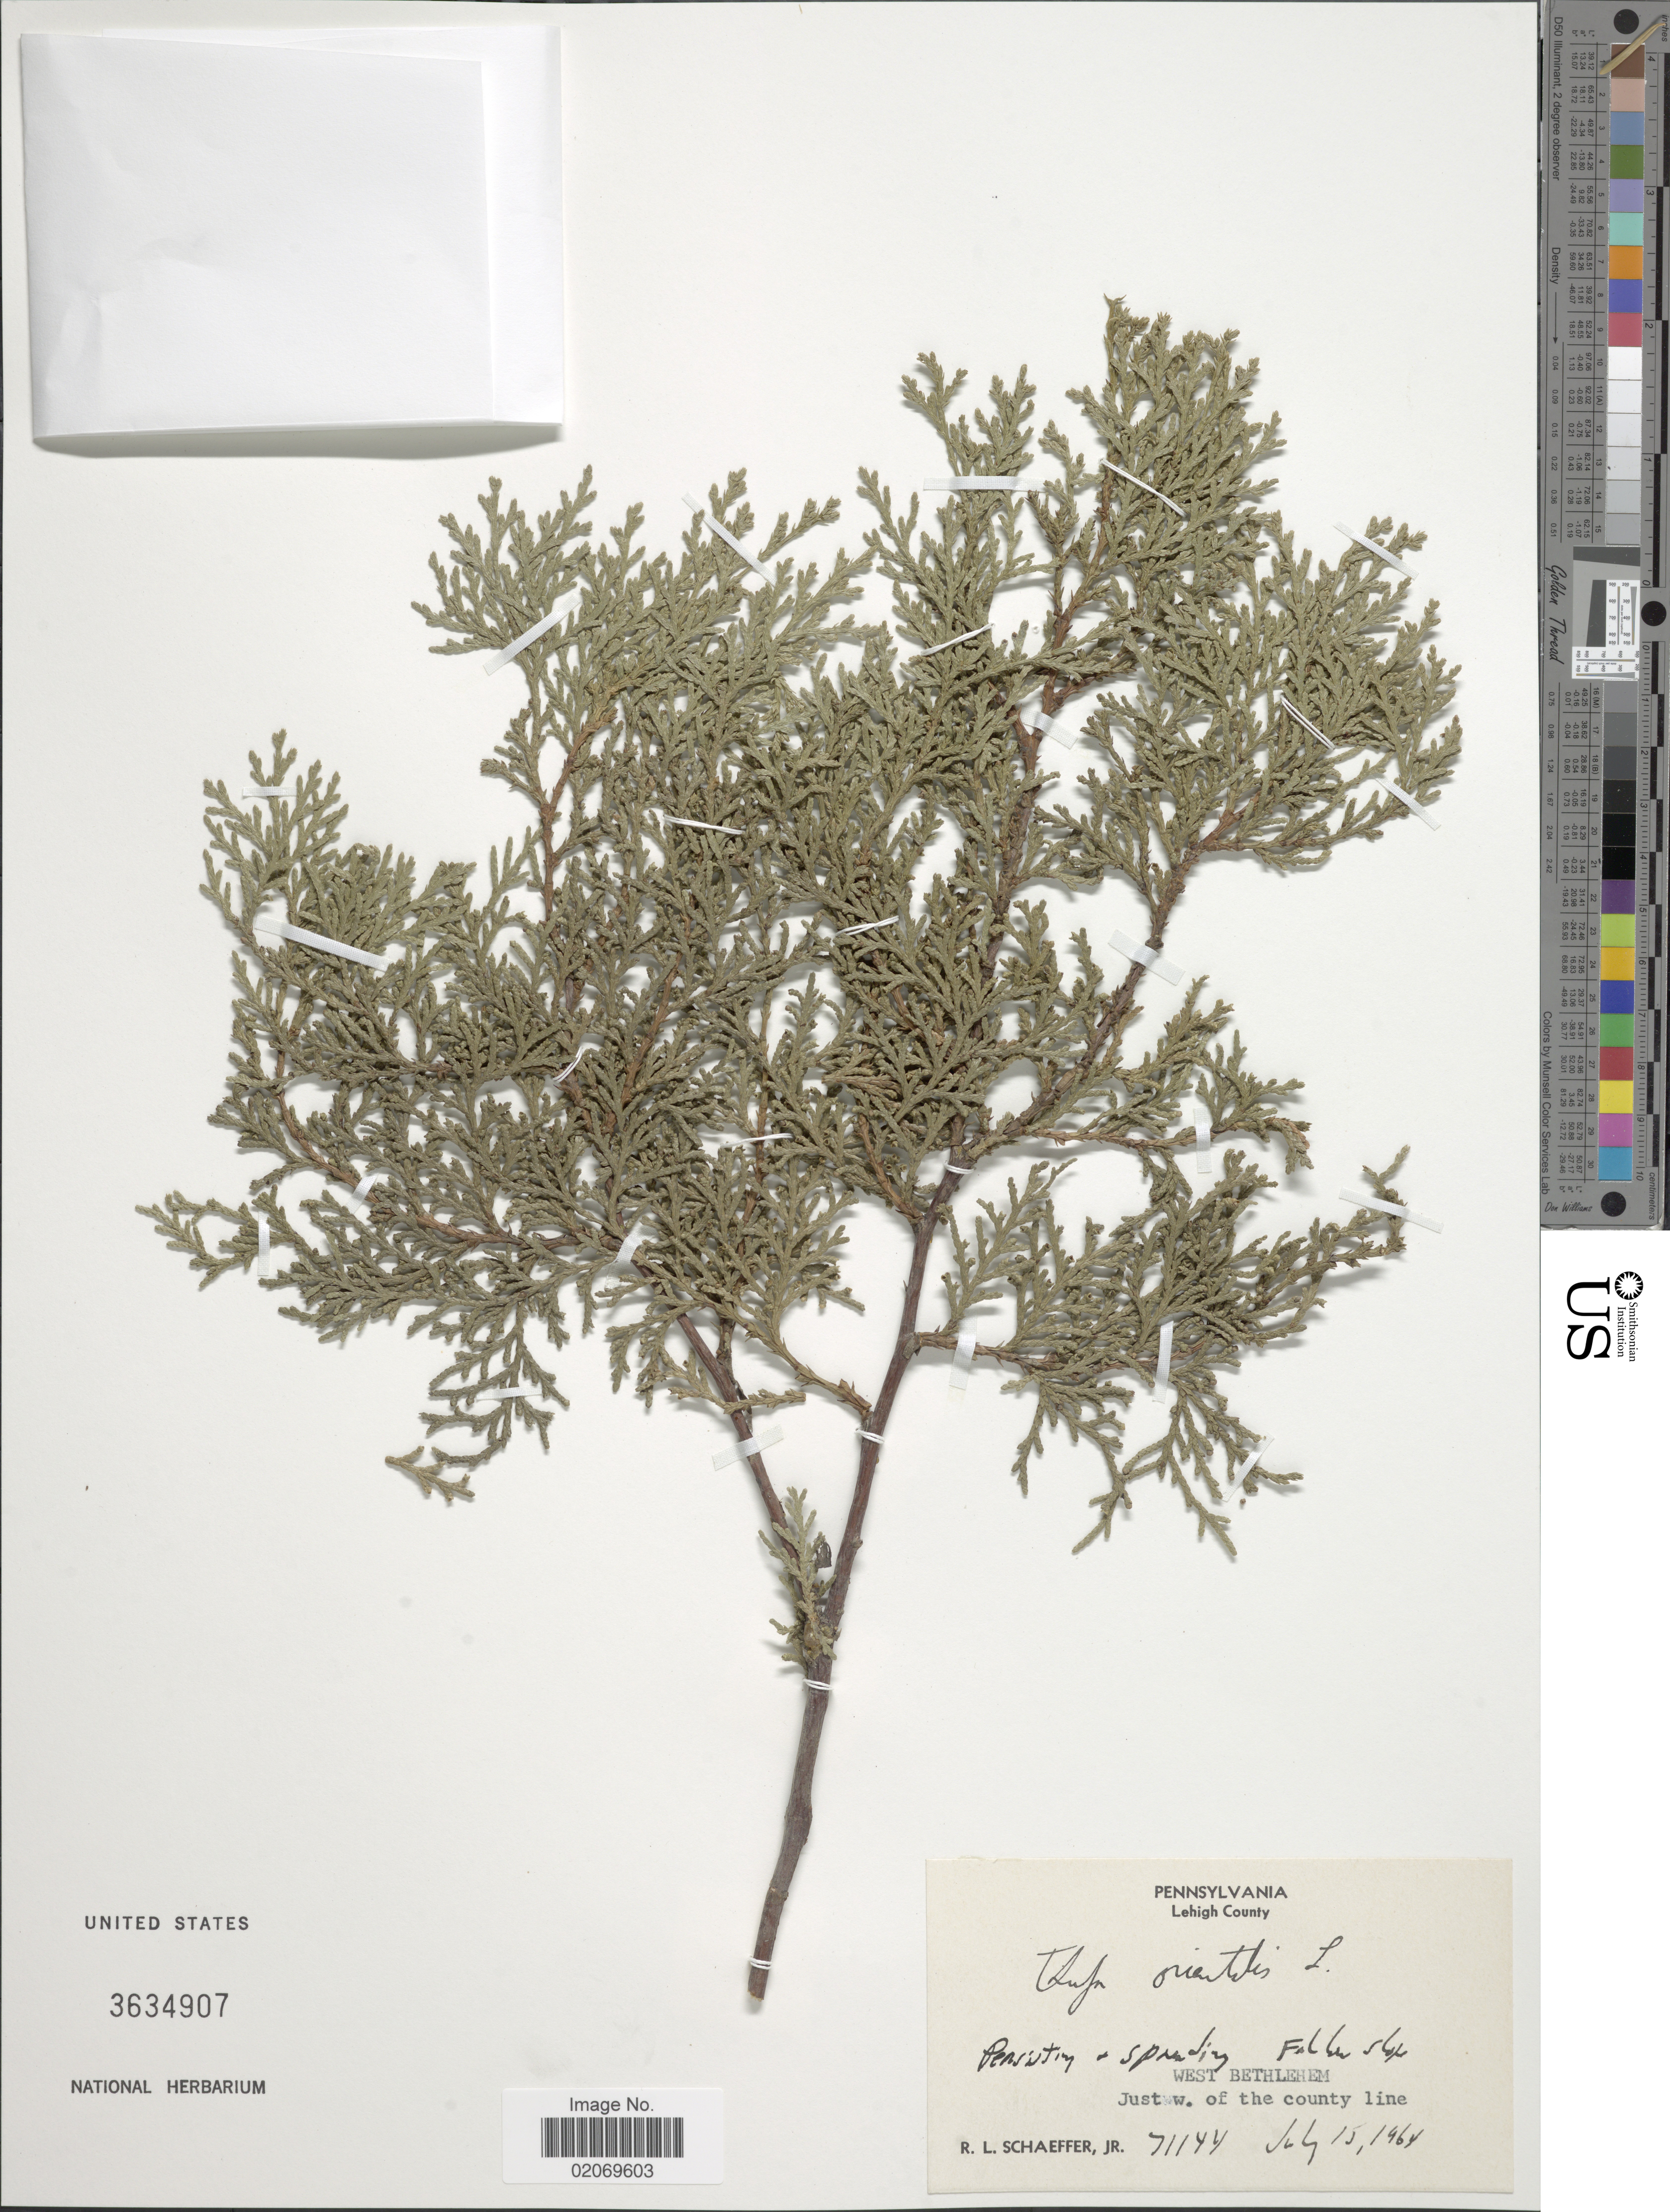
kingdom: Plantae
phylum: Tracheophyta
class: Pinopsida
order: Pinales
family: Cupressaceae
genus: Thuja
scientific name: Thuja orientalis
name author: L.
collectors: R. L. Schaeffer Jr.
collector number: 71144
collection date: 1964-07-15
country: United States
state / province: Pennsylvania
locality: Lehigh County, Fallow slope West Bethlehem, Just w. of the county line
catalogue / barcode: US 3634907